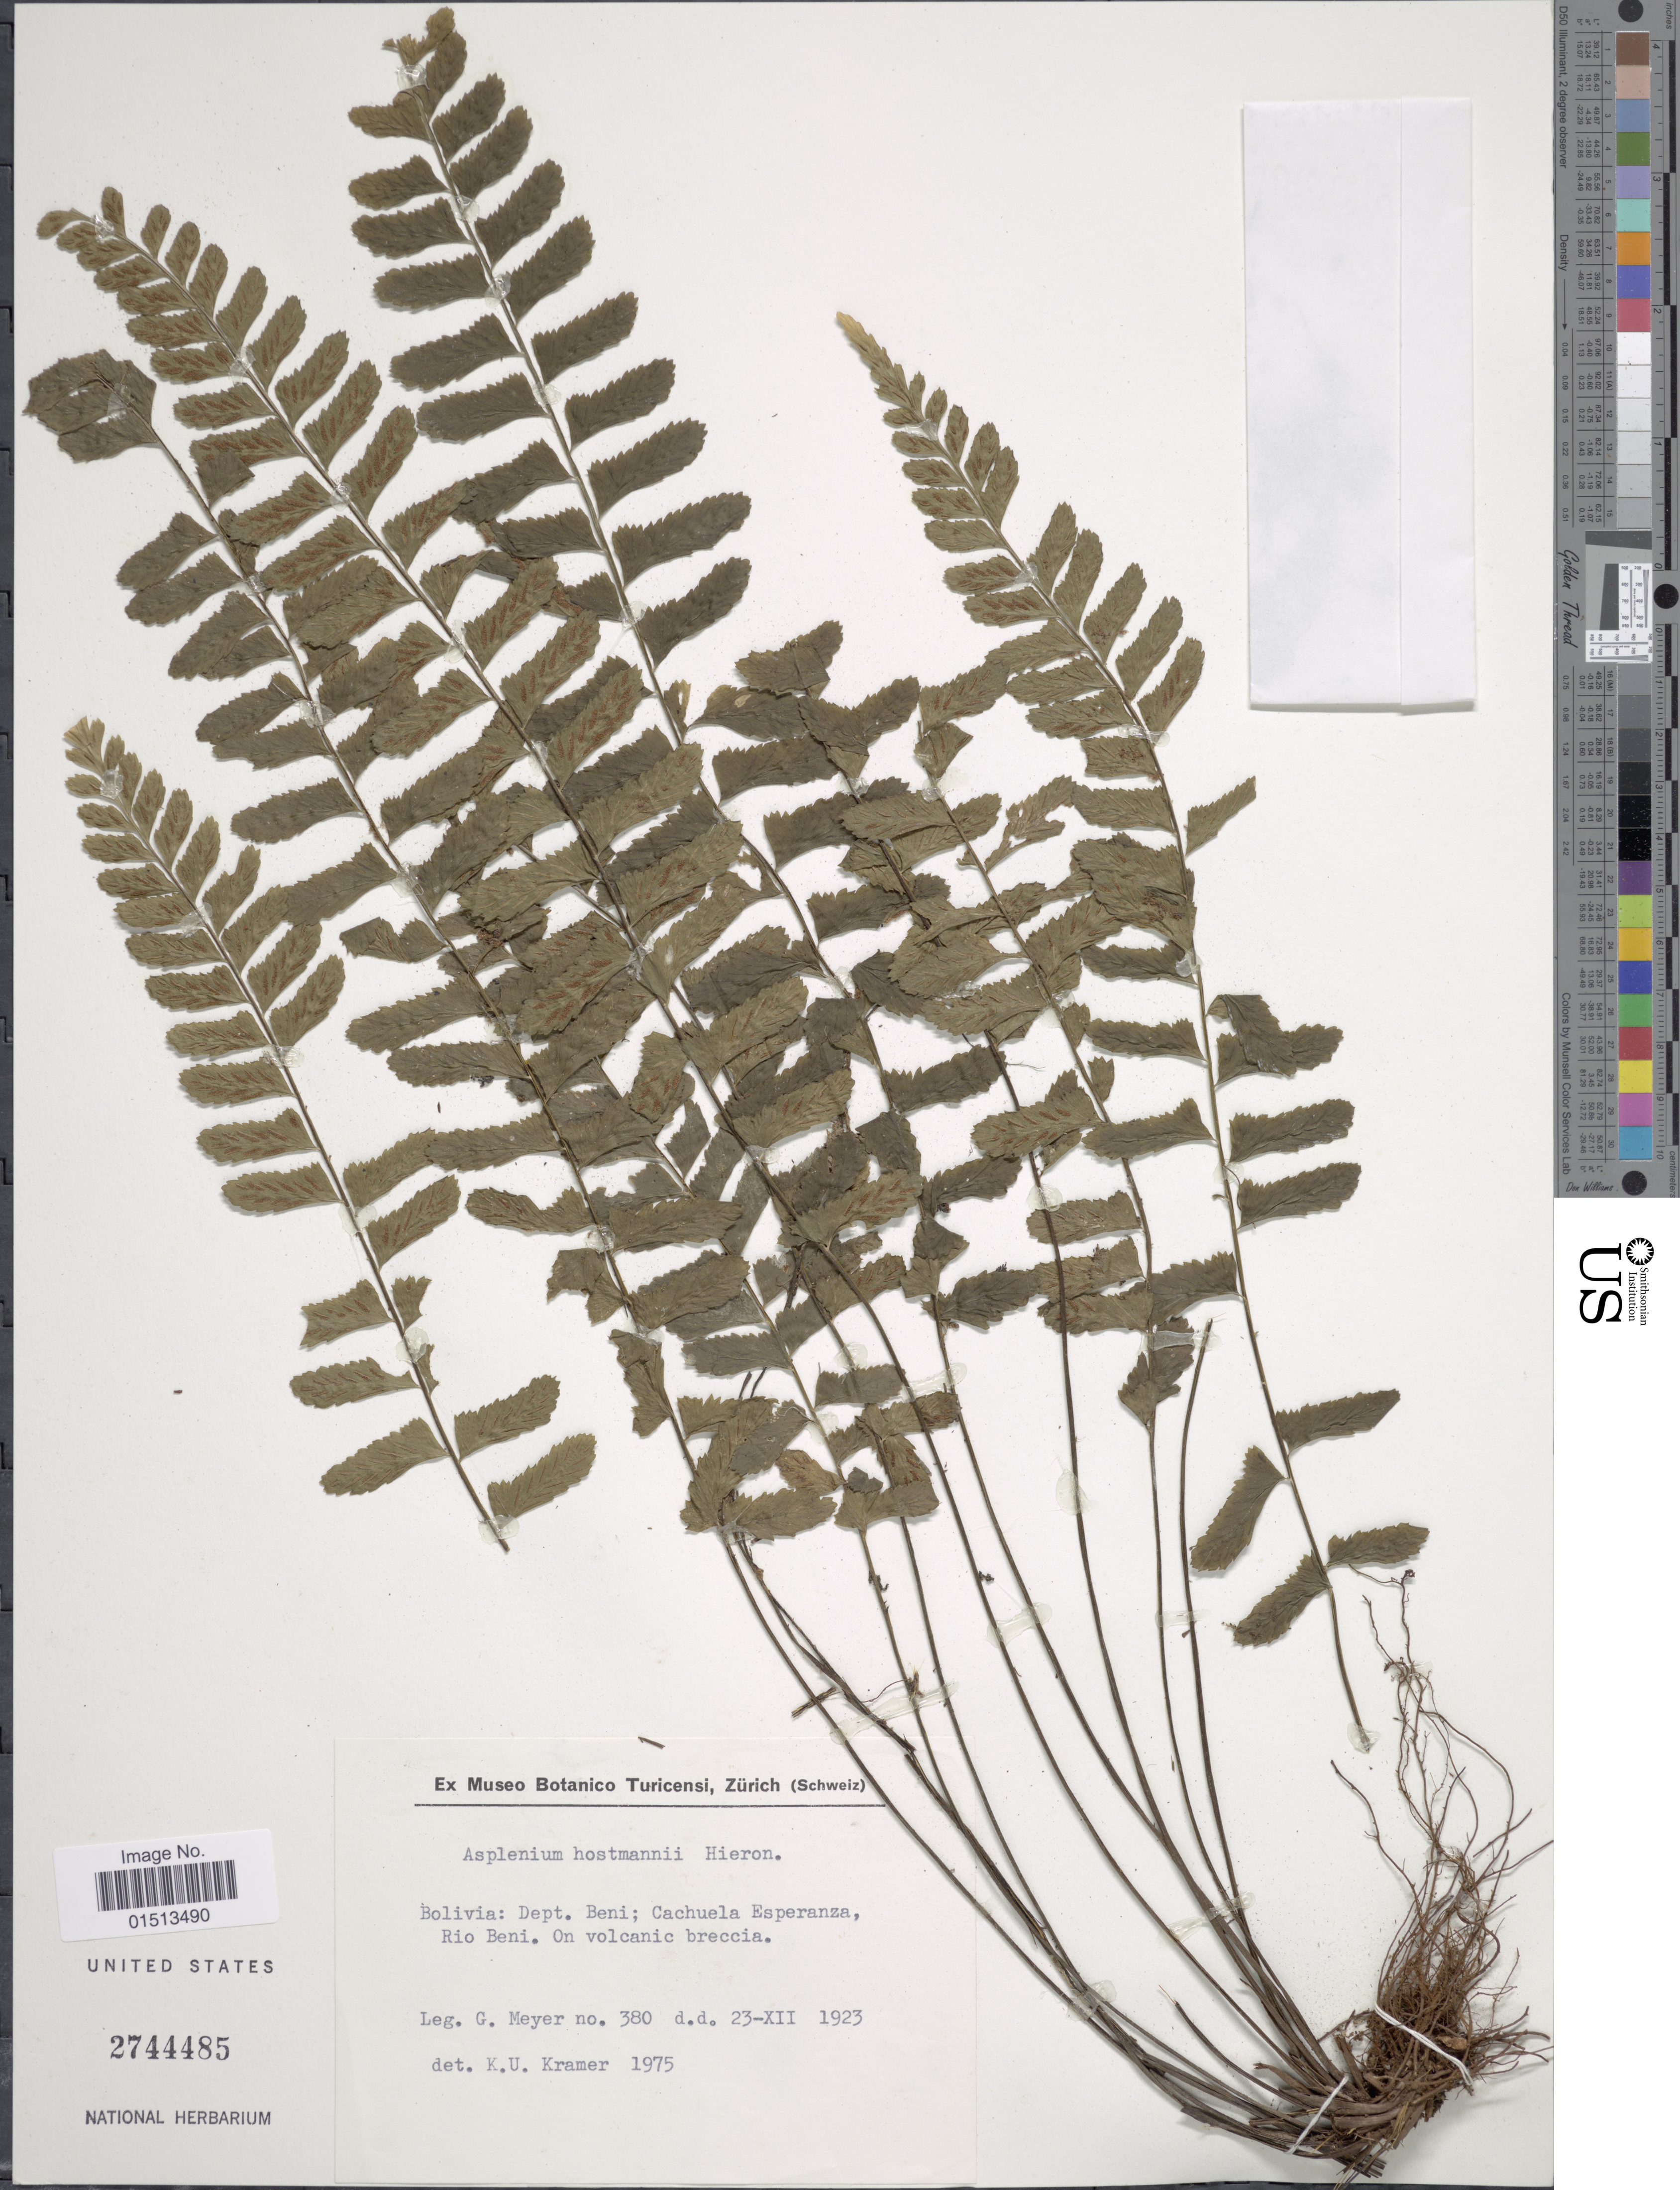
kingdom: Plantae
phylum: Tracheophyta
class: Polypodiopsida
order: Polypodiales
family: Aspleniaceae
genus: Asplenium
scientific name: Asplenium discrepans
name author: Rosenst.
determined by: Reis, A.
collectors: G. Meyer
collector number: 380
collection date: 1923-12-23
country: Bolivia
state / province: Beni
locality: Cachuela Esperanza, Rio Beni, on volcanic breccia.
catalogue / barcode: US 2744485